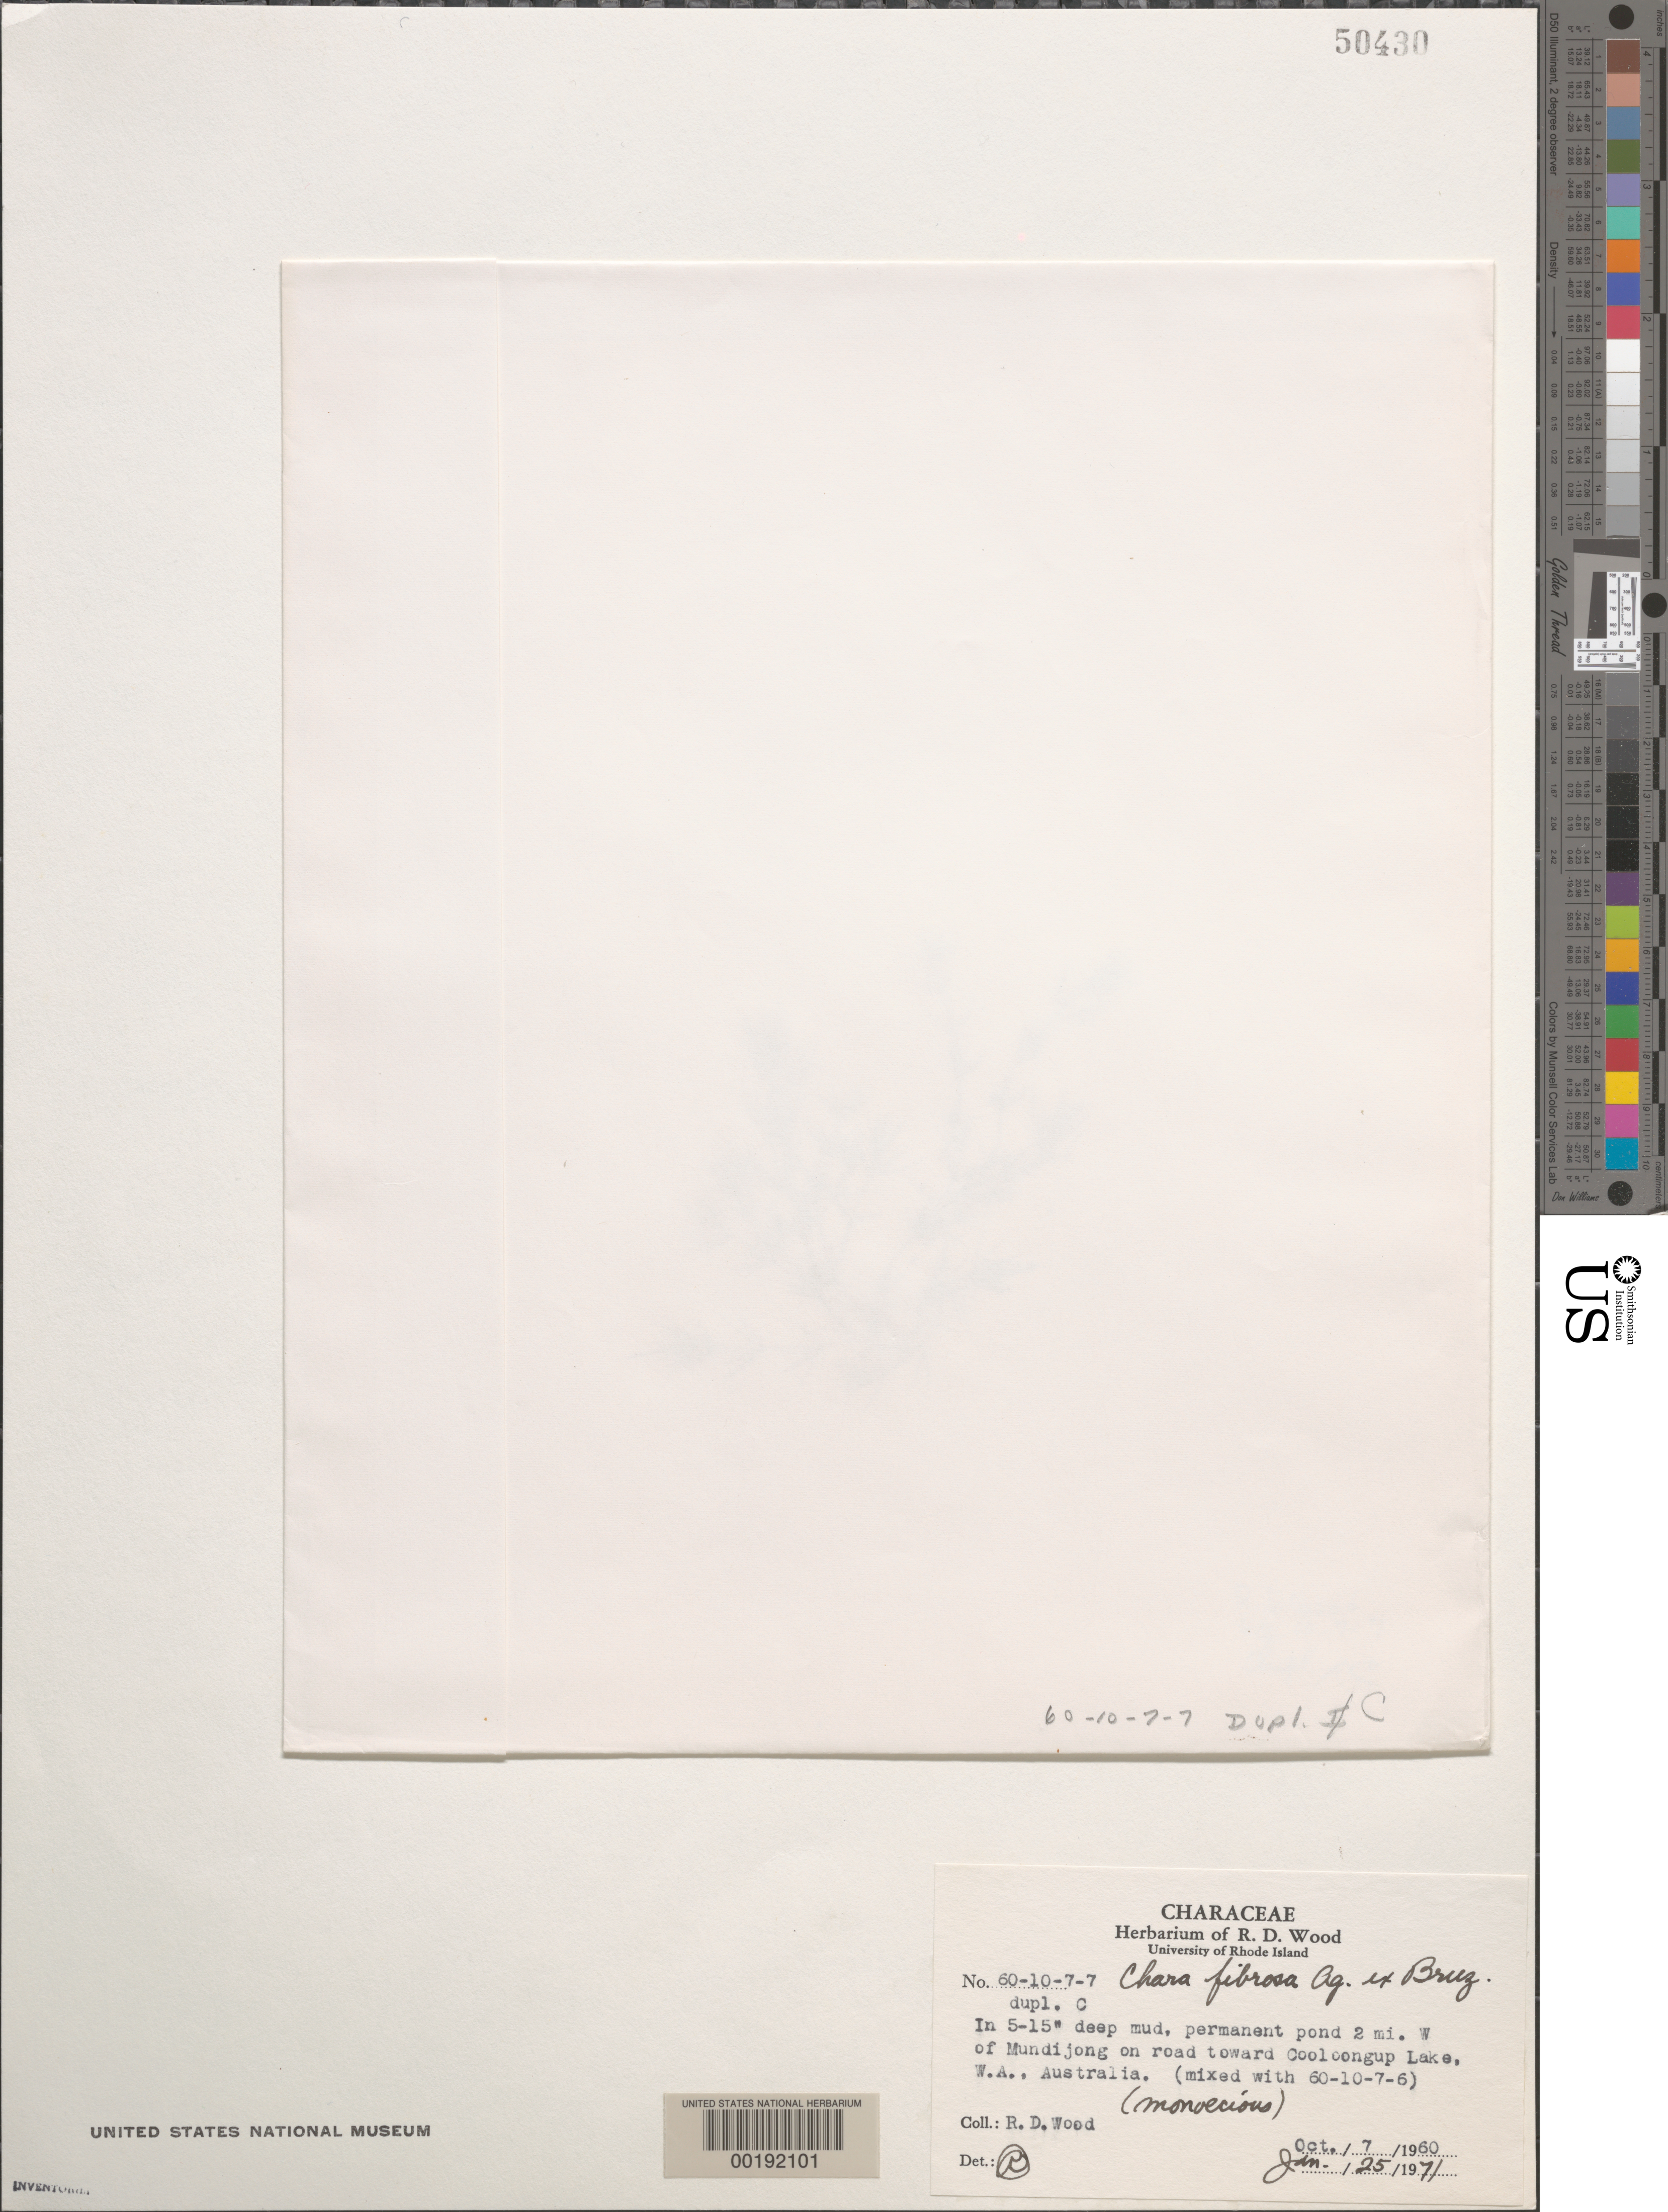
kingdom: Plantae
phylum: Charophyta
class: Charophyceae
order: Charales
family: Characeae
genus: Chara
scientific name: Chara fibrosa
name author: C. Agardh ex Bruzelius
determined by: Wood, R. D.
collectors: R. Wood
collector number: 60-10-7-7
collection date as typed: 07 Oct 1960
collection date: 1960-10-07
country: Australia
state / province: Western Australia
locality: Cooloongup lake road, 2 miles west of mundijong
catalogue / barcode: US 50430